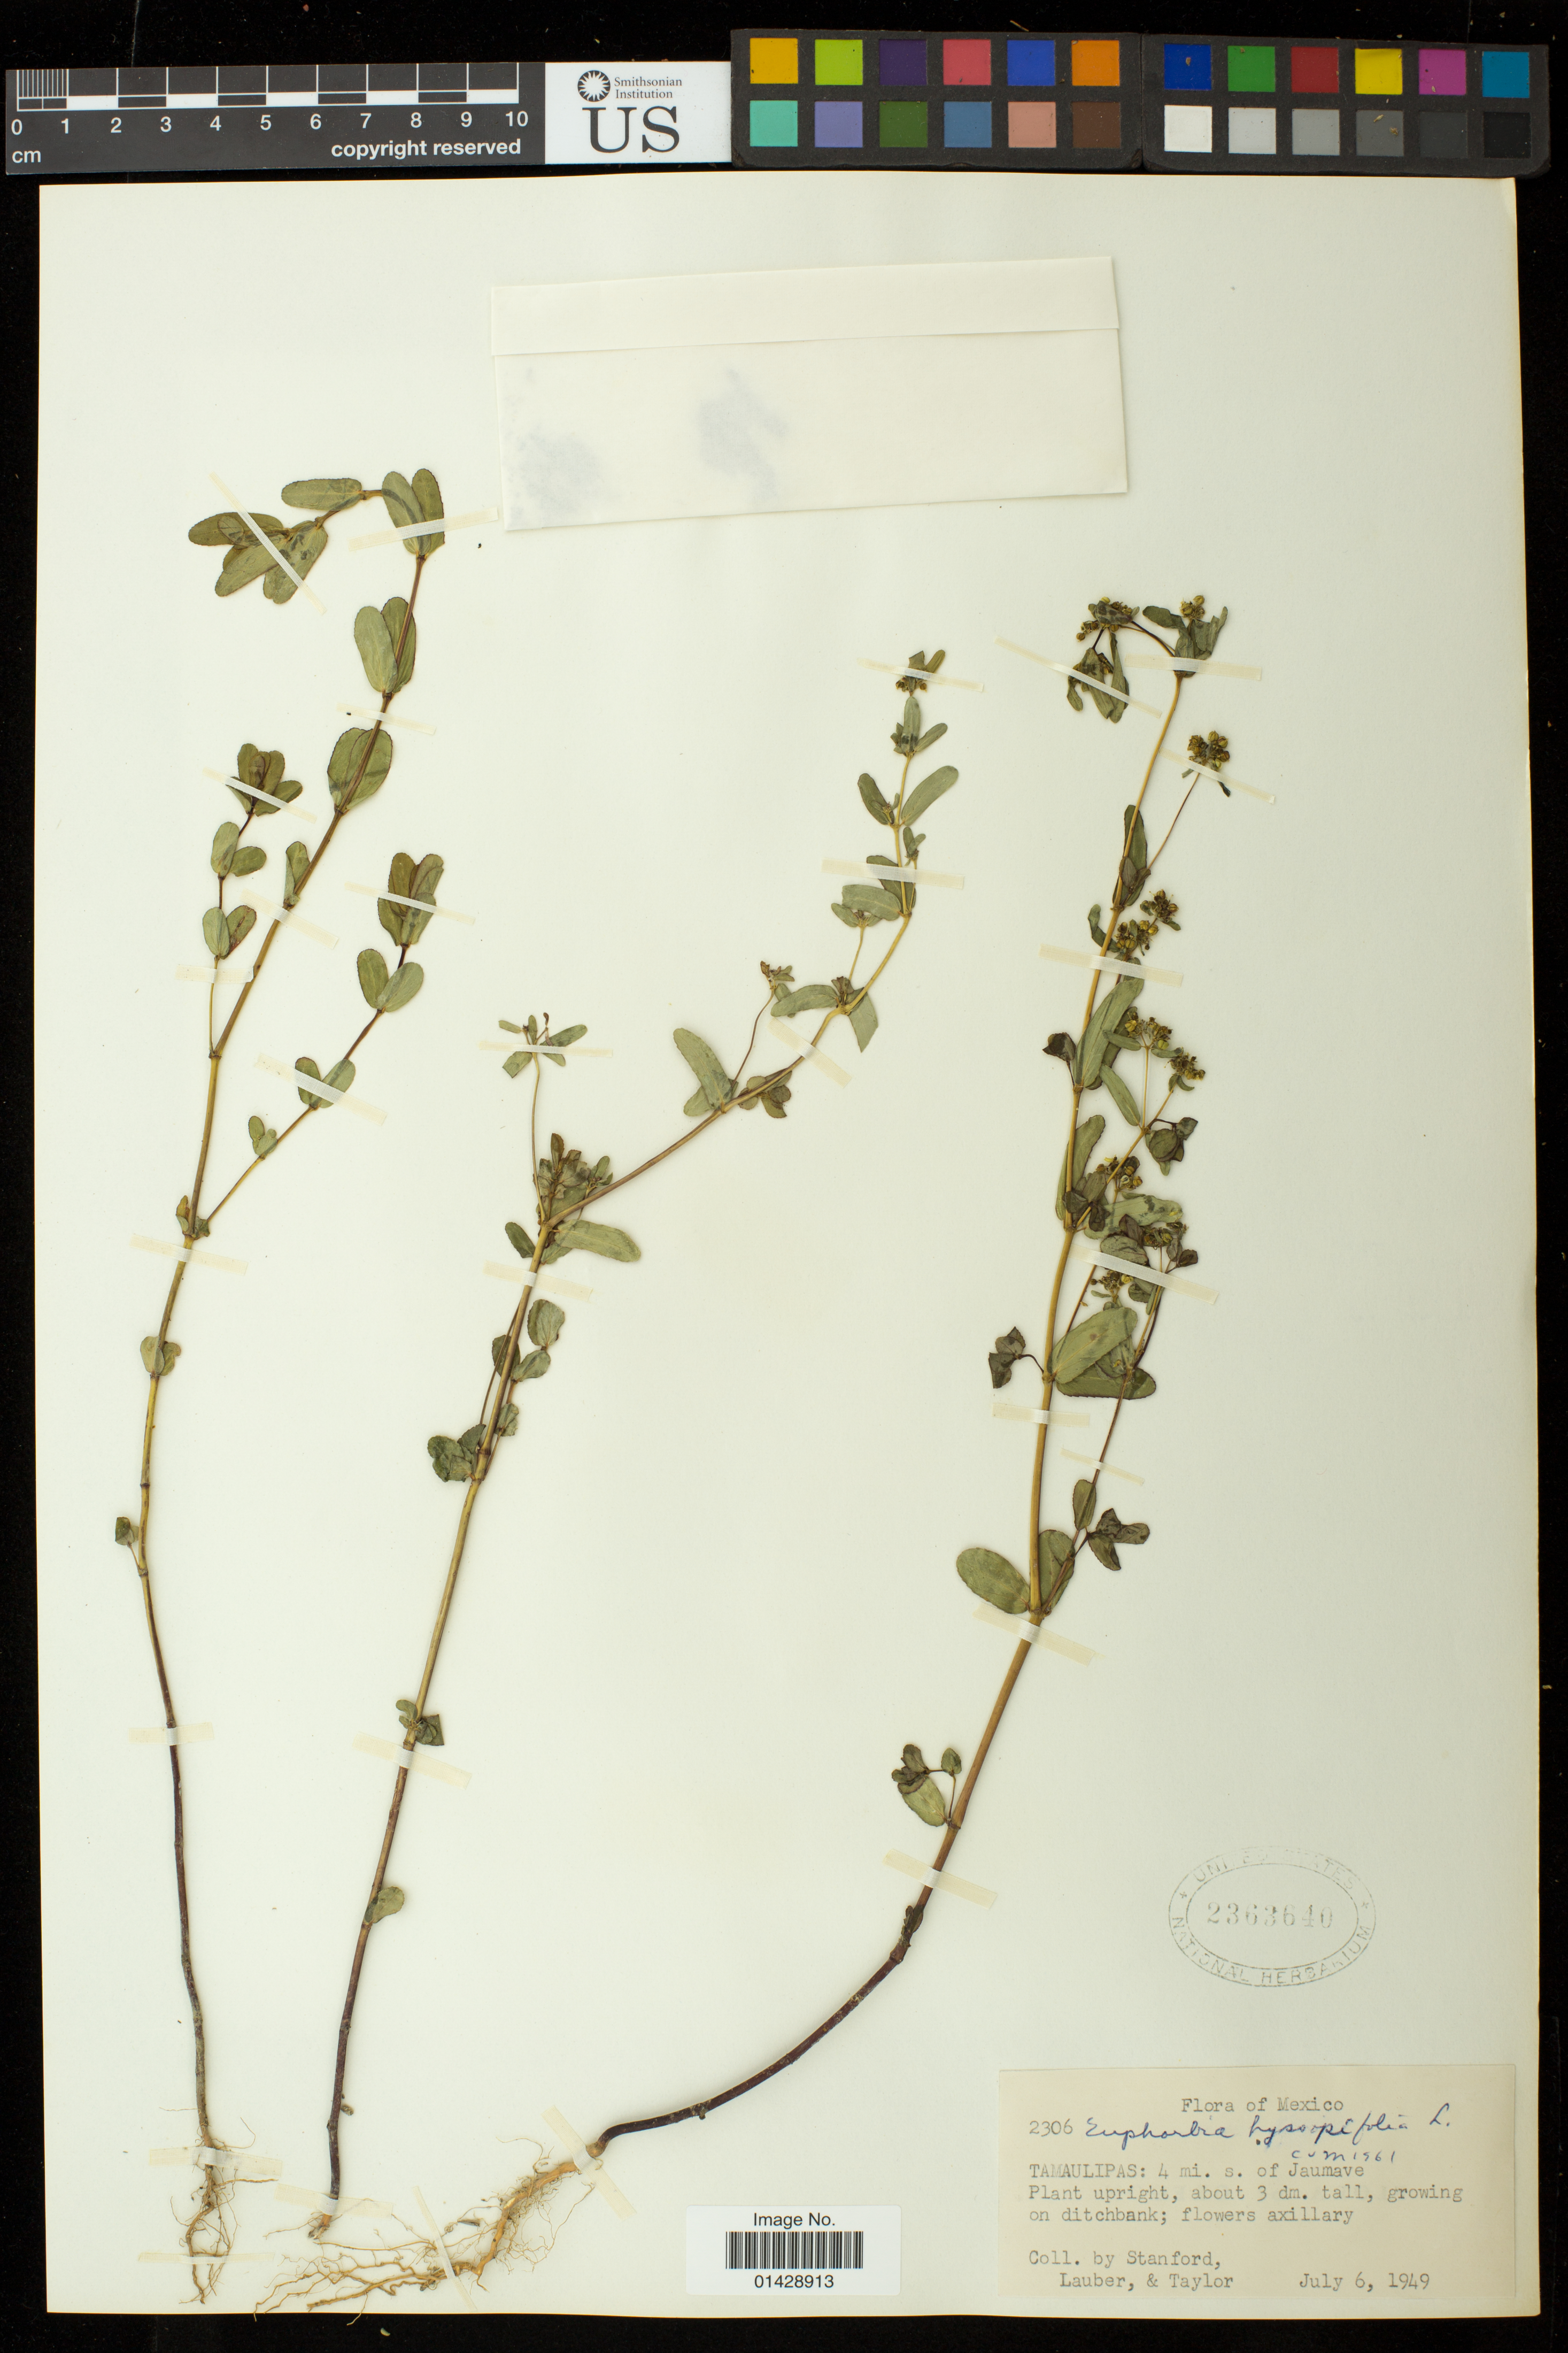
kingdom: Plantae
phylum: Tracheophyta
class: Magnoliopsida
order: Malpighiales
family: Euphorbiaceae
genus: Euphorbia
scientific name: Euphorbia hyssopifolia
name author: L.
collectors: L. R. Stanford, S. M. Lauber & L. A. Taylor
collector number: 2306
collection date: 1949-07-06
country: Mexico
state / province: Tamaulipas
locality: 4 mi. s. of Jaumave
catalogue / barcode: US 2363640